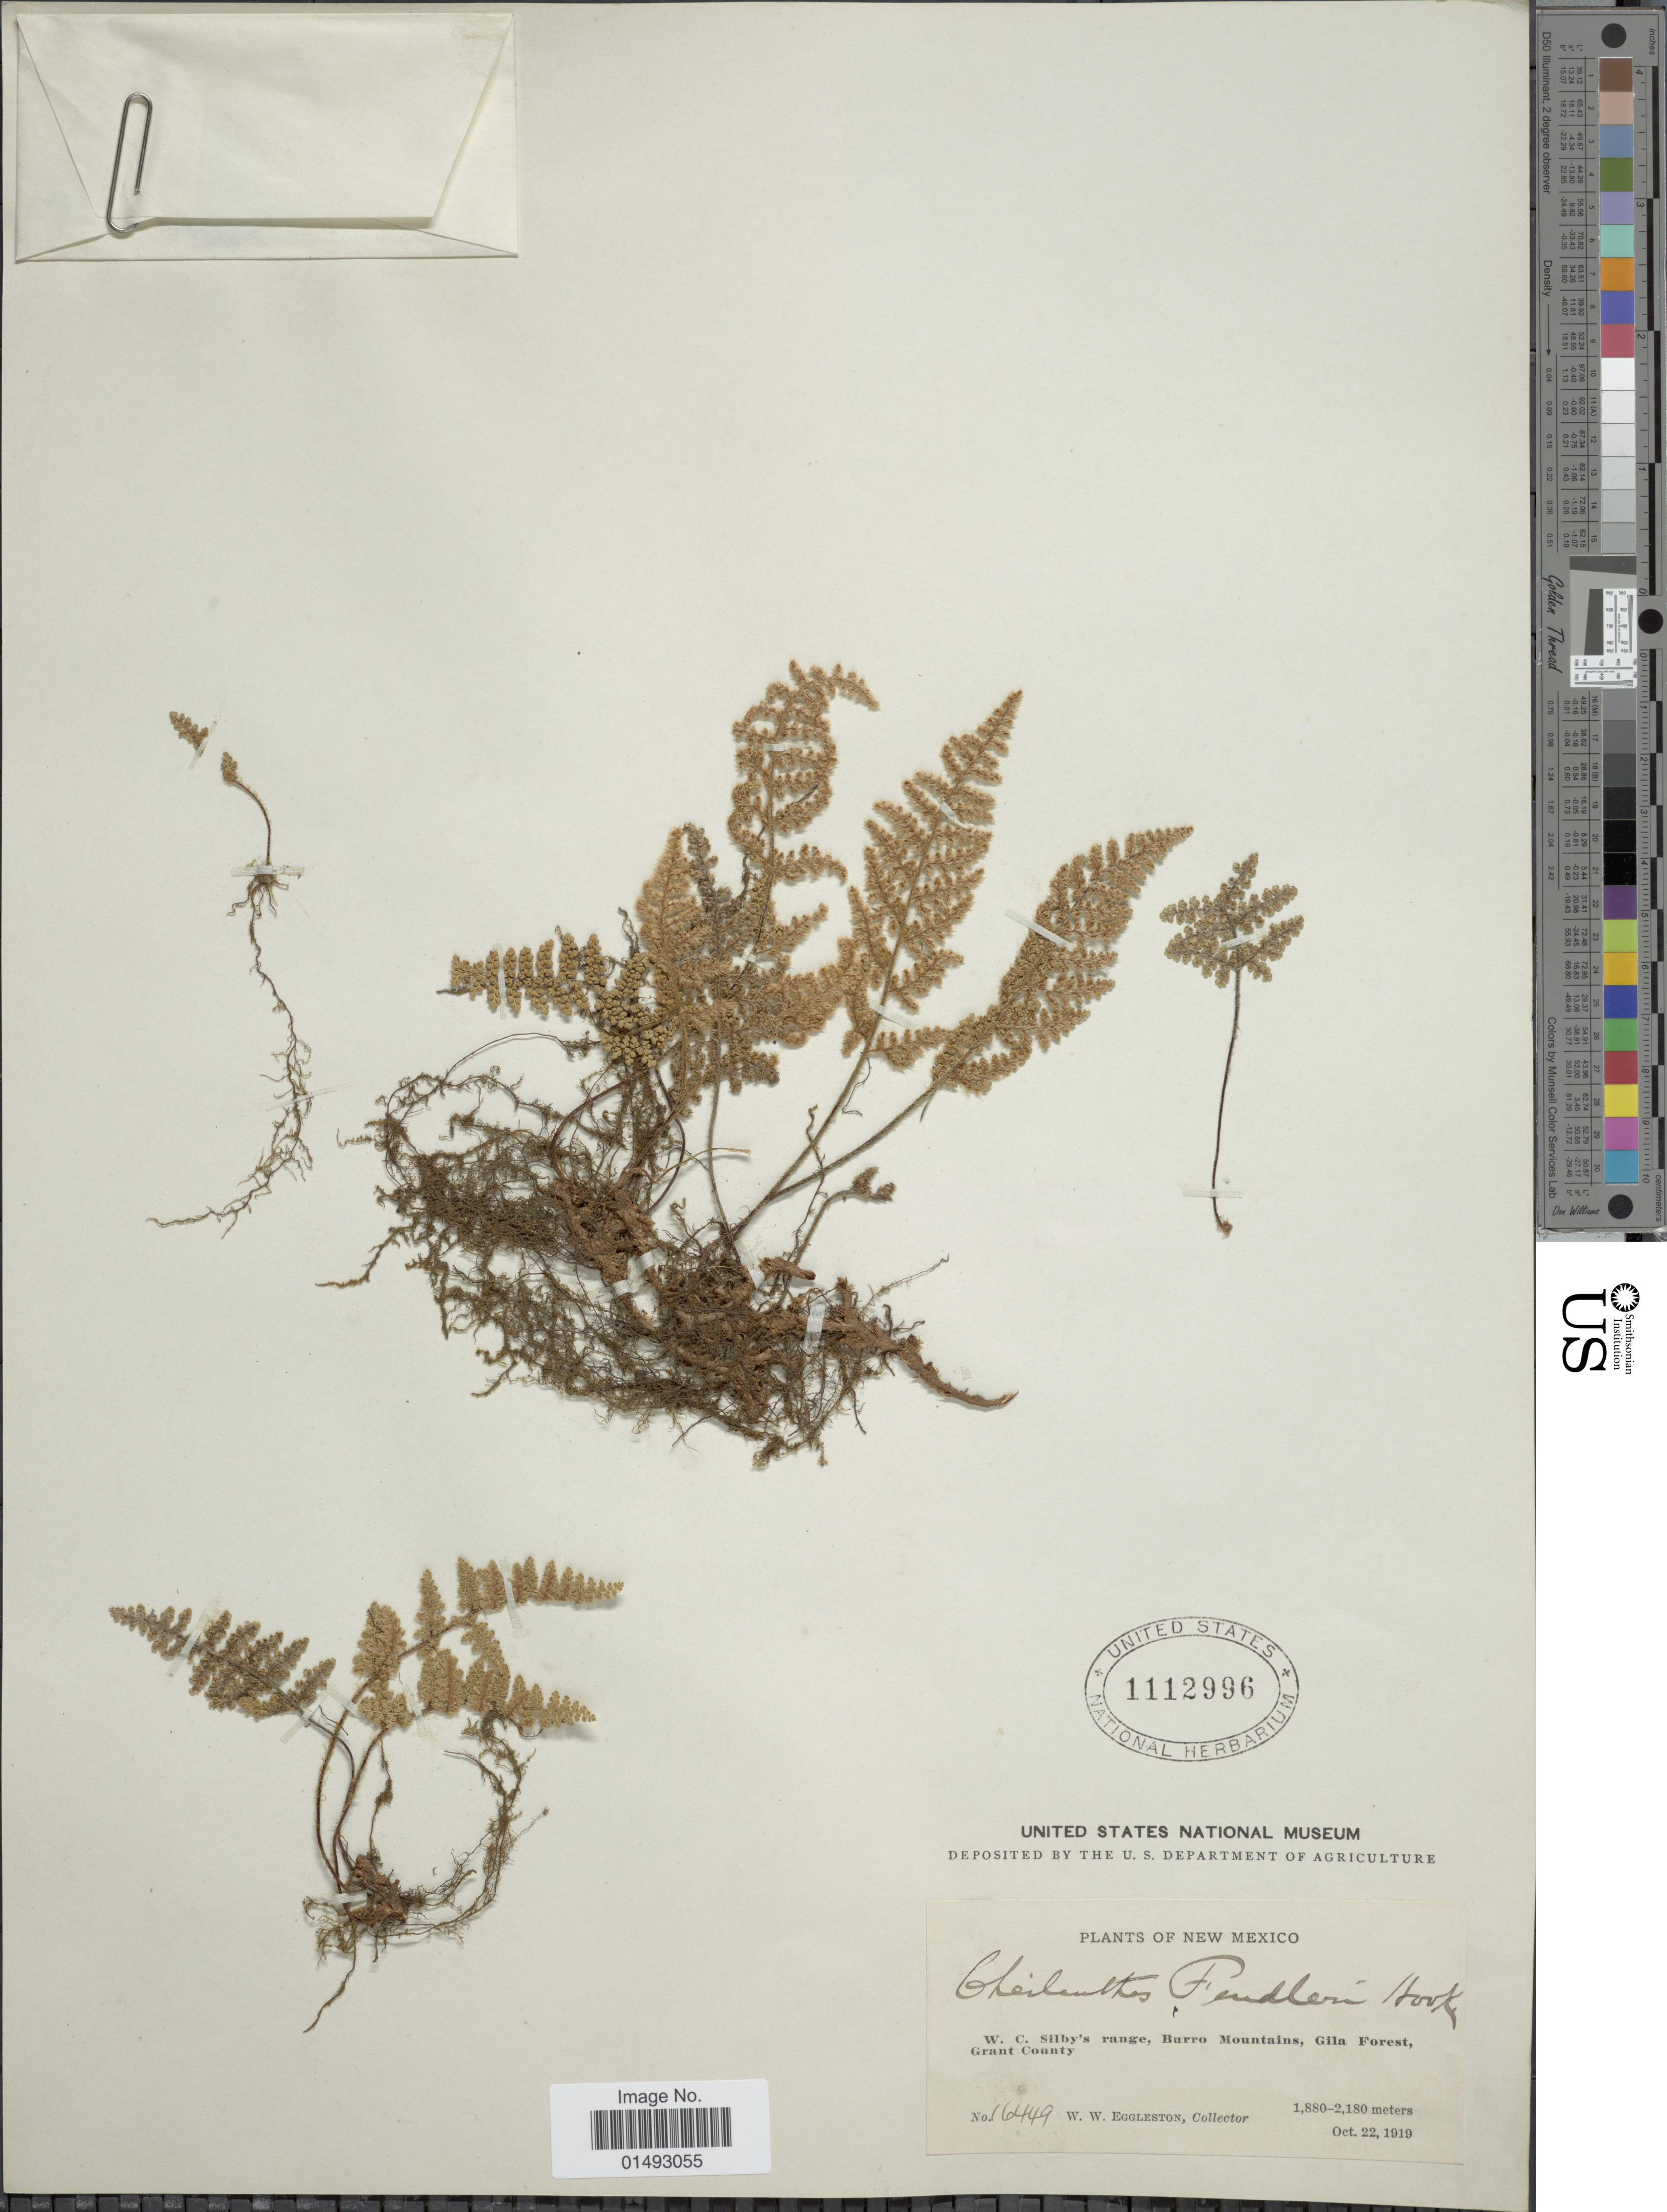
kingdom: Plantae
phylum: Tracheophyta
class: Polypodiopsida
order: Polypodiales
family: Pteridaceae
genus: Myriopteris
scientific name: Myriopteris fendleri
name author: (Hook.) E. Fourn.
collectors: W. W. Eggleston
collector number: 16449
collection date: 1919-10-22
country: United States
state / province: New Mexico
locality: W.C. Silby's range, Burro Mountains, Gila Forest, Grant County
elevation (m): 1880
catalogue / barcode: US 1112996